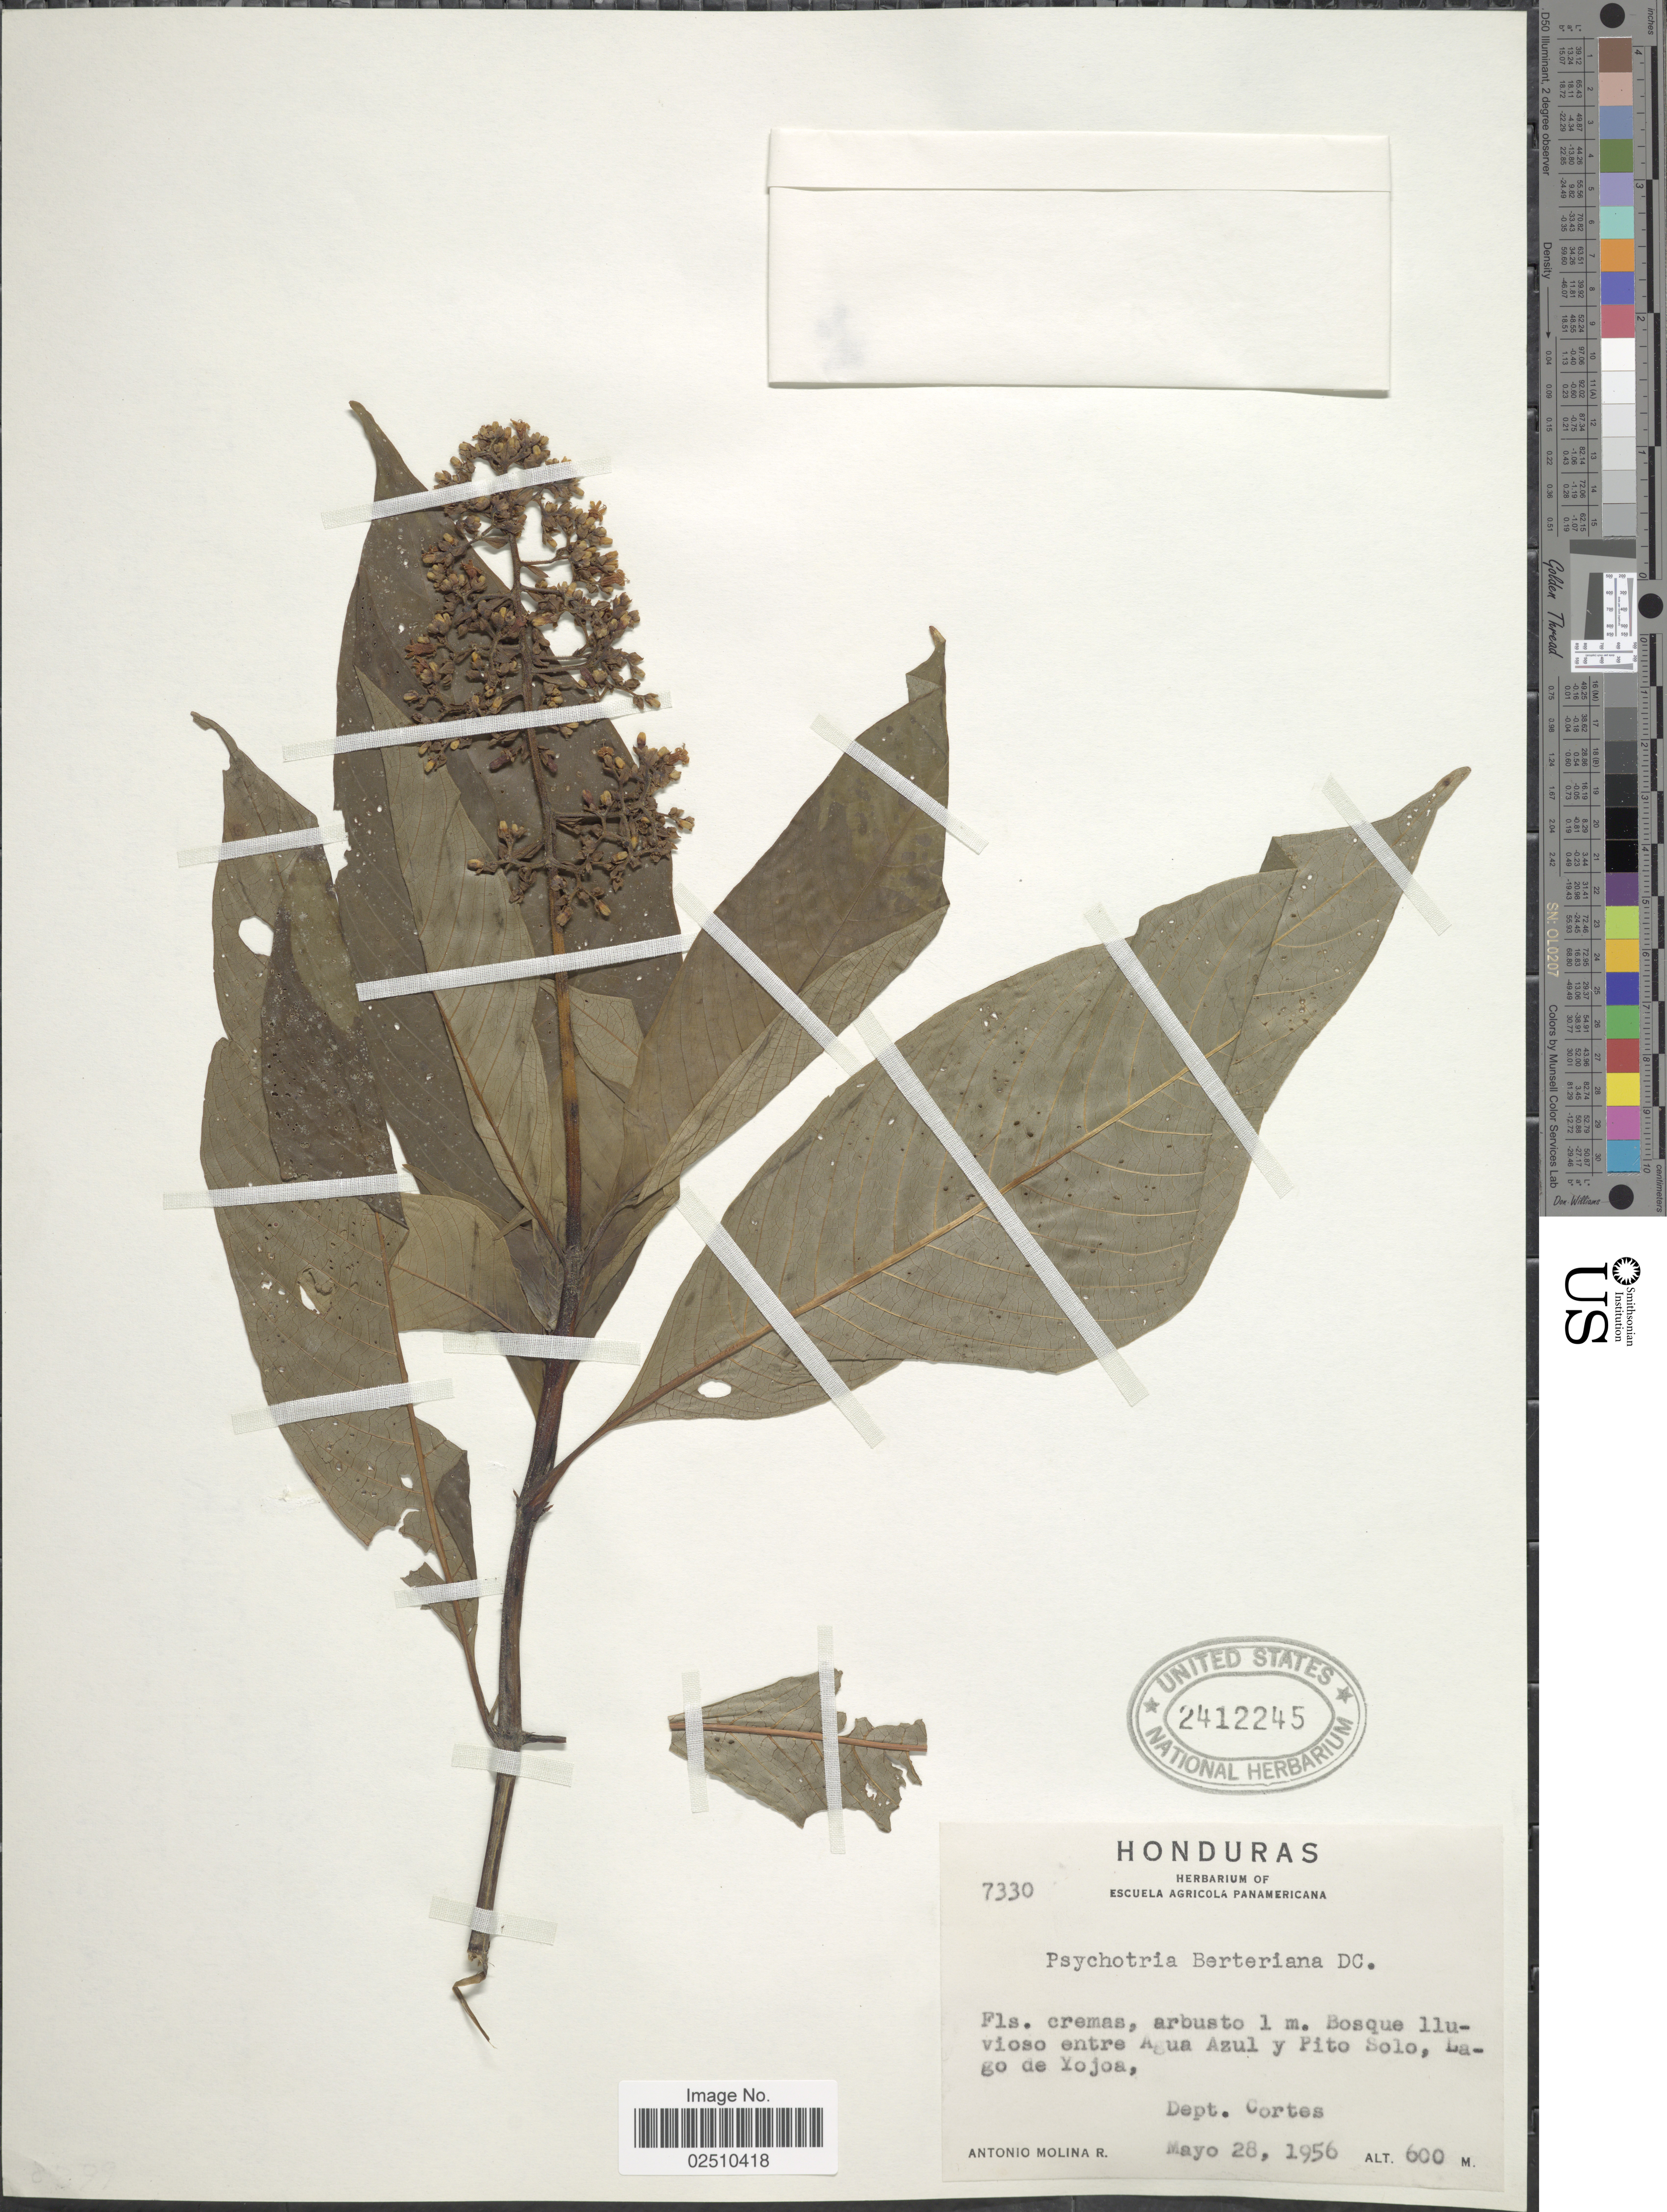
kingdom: Plantae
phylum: Tracheophyta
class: Magnoliopsida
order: Gentianales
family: Rubiaceae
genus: Psychotria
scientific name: Psychotria berteroana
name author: DC.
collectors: A. Molina R.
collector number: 7330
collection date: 1956-05-28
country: Honduras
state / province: Cortés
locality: Etre Agua Azul y Pito Solo, Lago de Yojoa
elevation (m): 600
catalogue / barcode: US 2412245